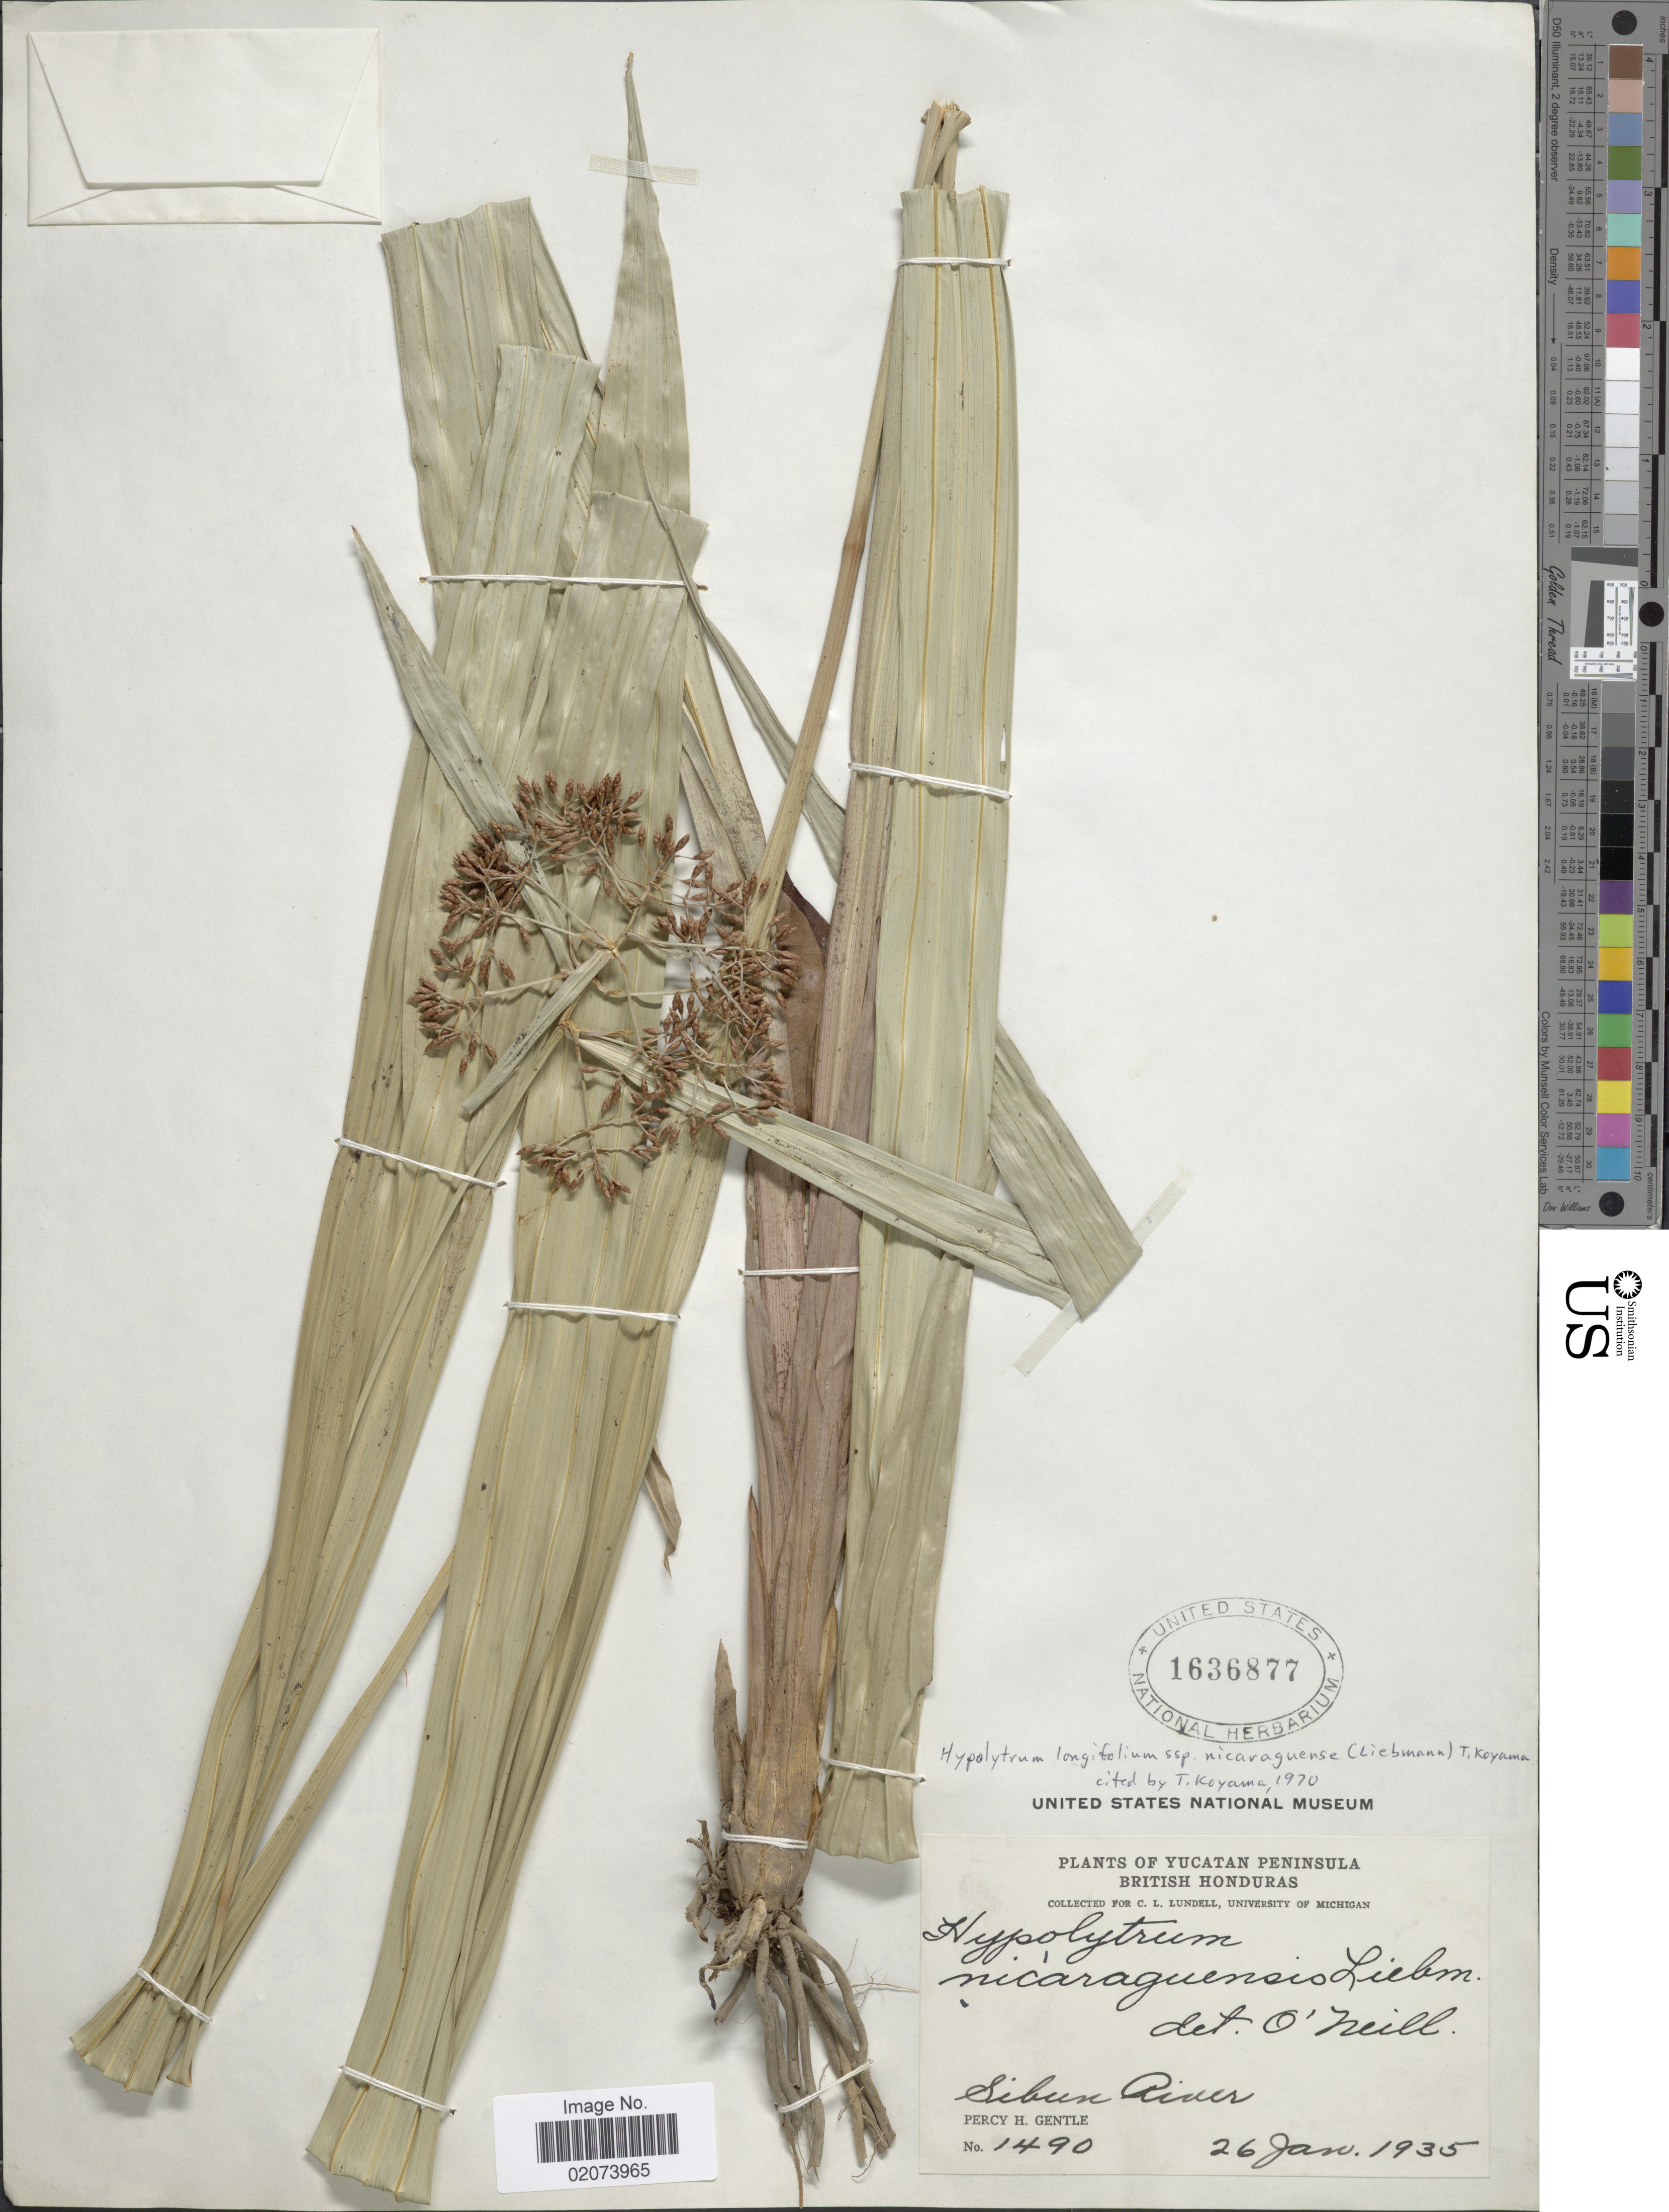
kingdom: Plantae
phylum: Tracheophyta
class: Liliopsida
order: Poales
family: Cyperaceae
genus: Hypolytrum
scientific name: Hypolytrum longifolium subsp. nicaraguense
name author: (Liebm.) T. Koyama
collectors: P. H. Gentle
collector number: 1490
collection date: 1935-01-26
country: Belize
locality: Yucatan Peninsula, British Honduras, Sibun River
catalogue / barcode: US 1636877